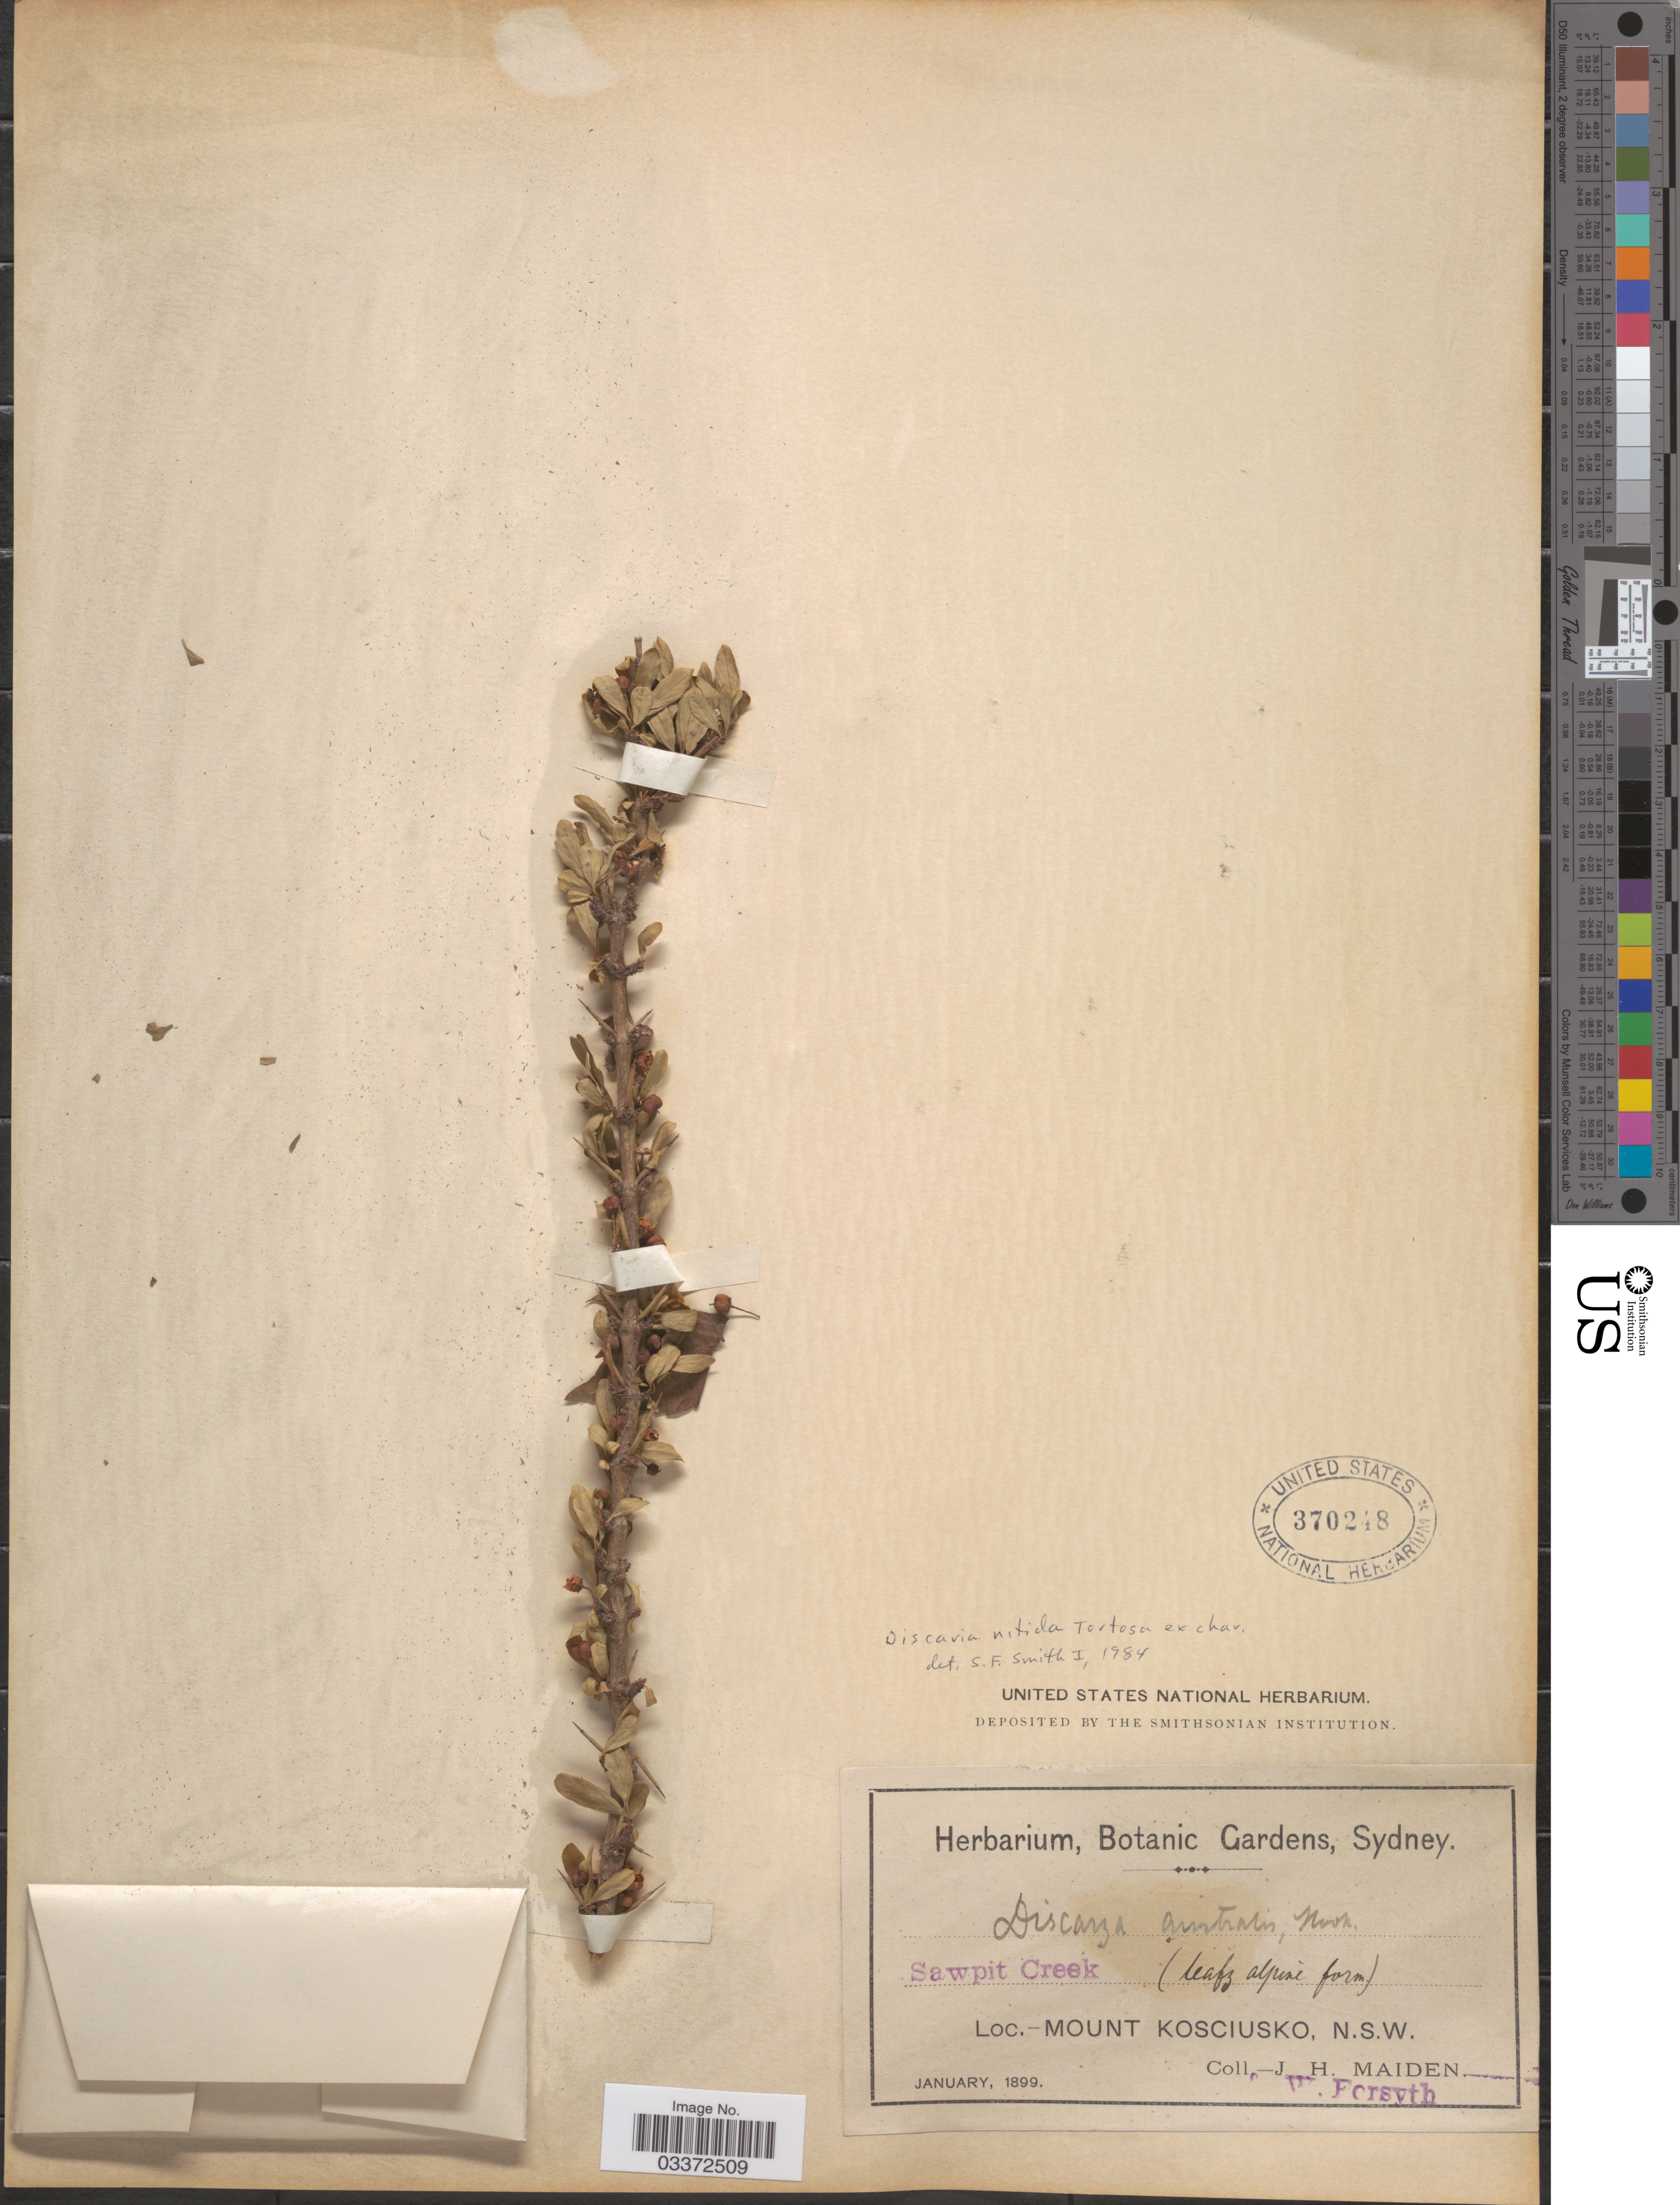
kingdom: Plantae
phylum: Tracheophyta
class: Magnoliopsida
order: Rosales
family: Rhamnaceae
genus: Discaria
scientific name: Discaria nitida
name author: Tortosa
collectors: J. Maiden & W. Forsyth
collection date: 1899-01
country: Australia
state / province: New South Wales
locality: Sawpit Creek, Mount Kosciusko.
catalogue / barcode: US 370248